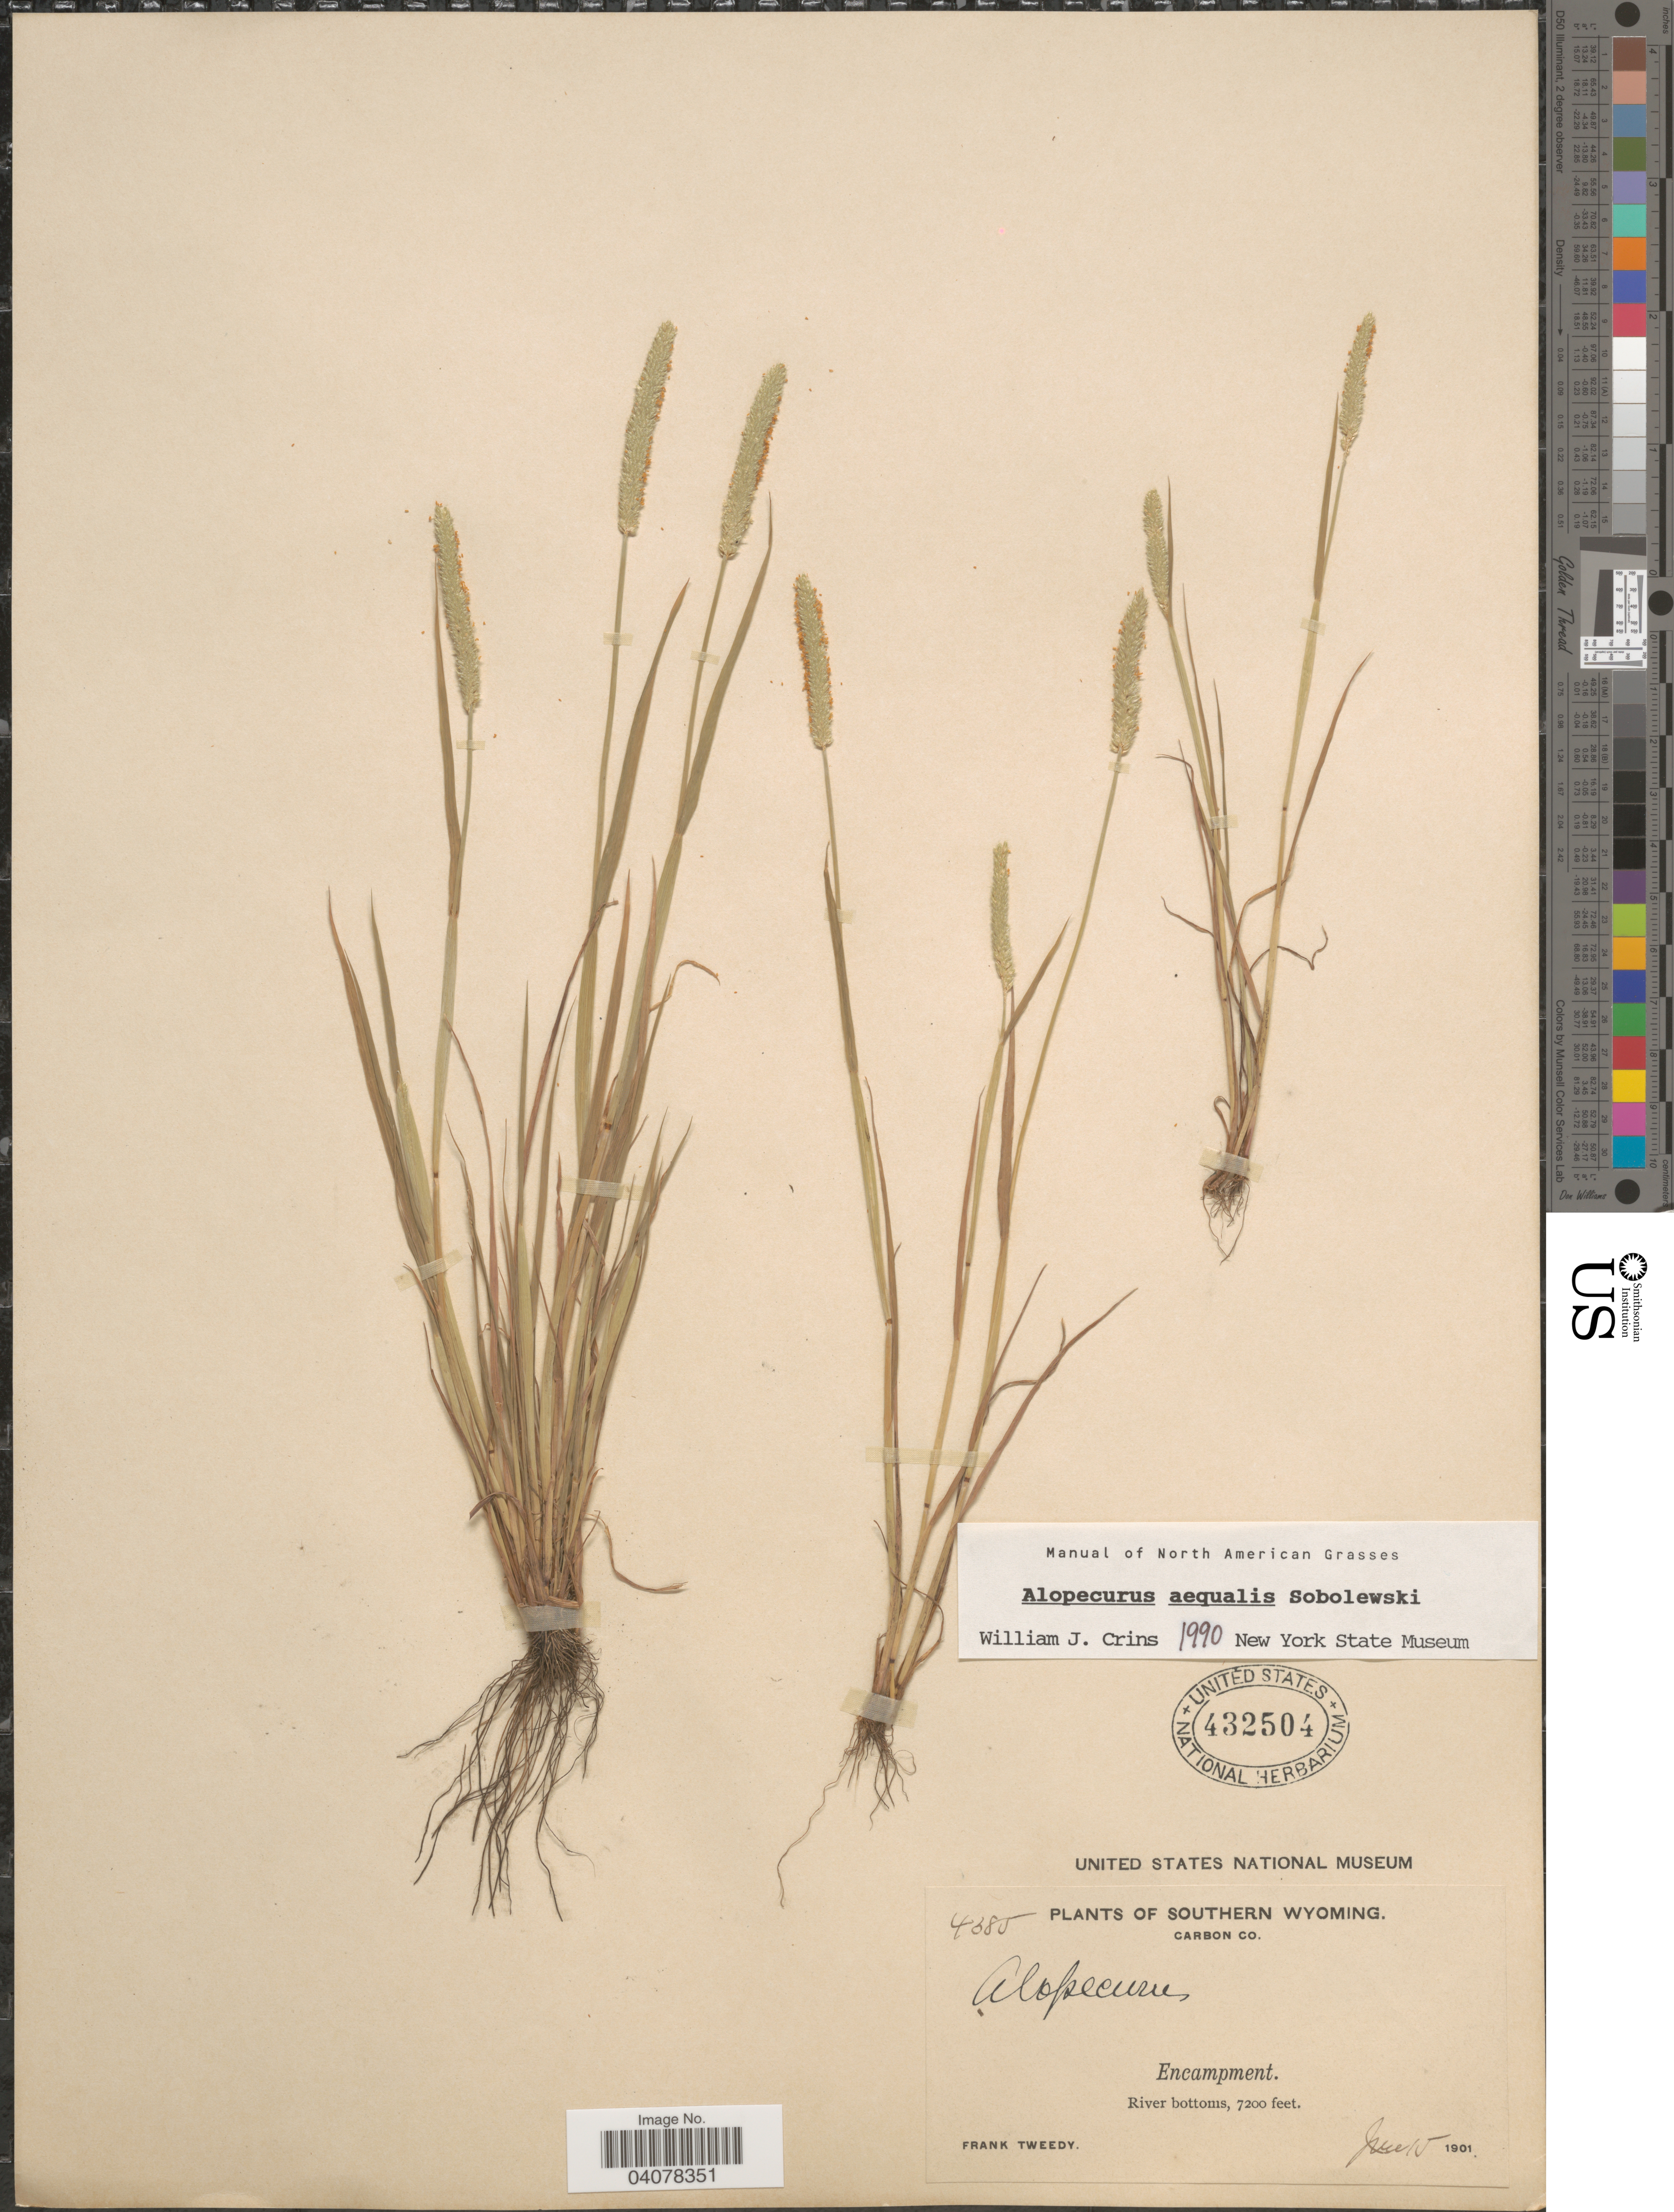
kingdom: Plantae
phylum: Tracheophyta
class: Liliopsida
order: Poales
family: Poaceae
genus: Alopecurus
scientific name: Alopecurus aequalis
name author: Sobol.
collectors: F. Tweedy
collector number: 4385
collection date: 1901-06-15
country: United States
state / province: Wyoming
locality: Southern Wyoming. Carbon Co. Encampment. River bottoms.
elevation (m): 2195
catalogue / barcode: US 432504